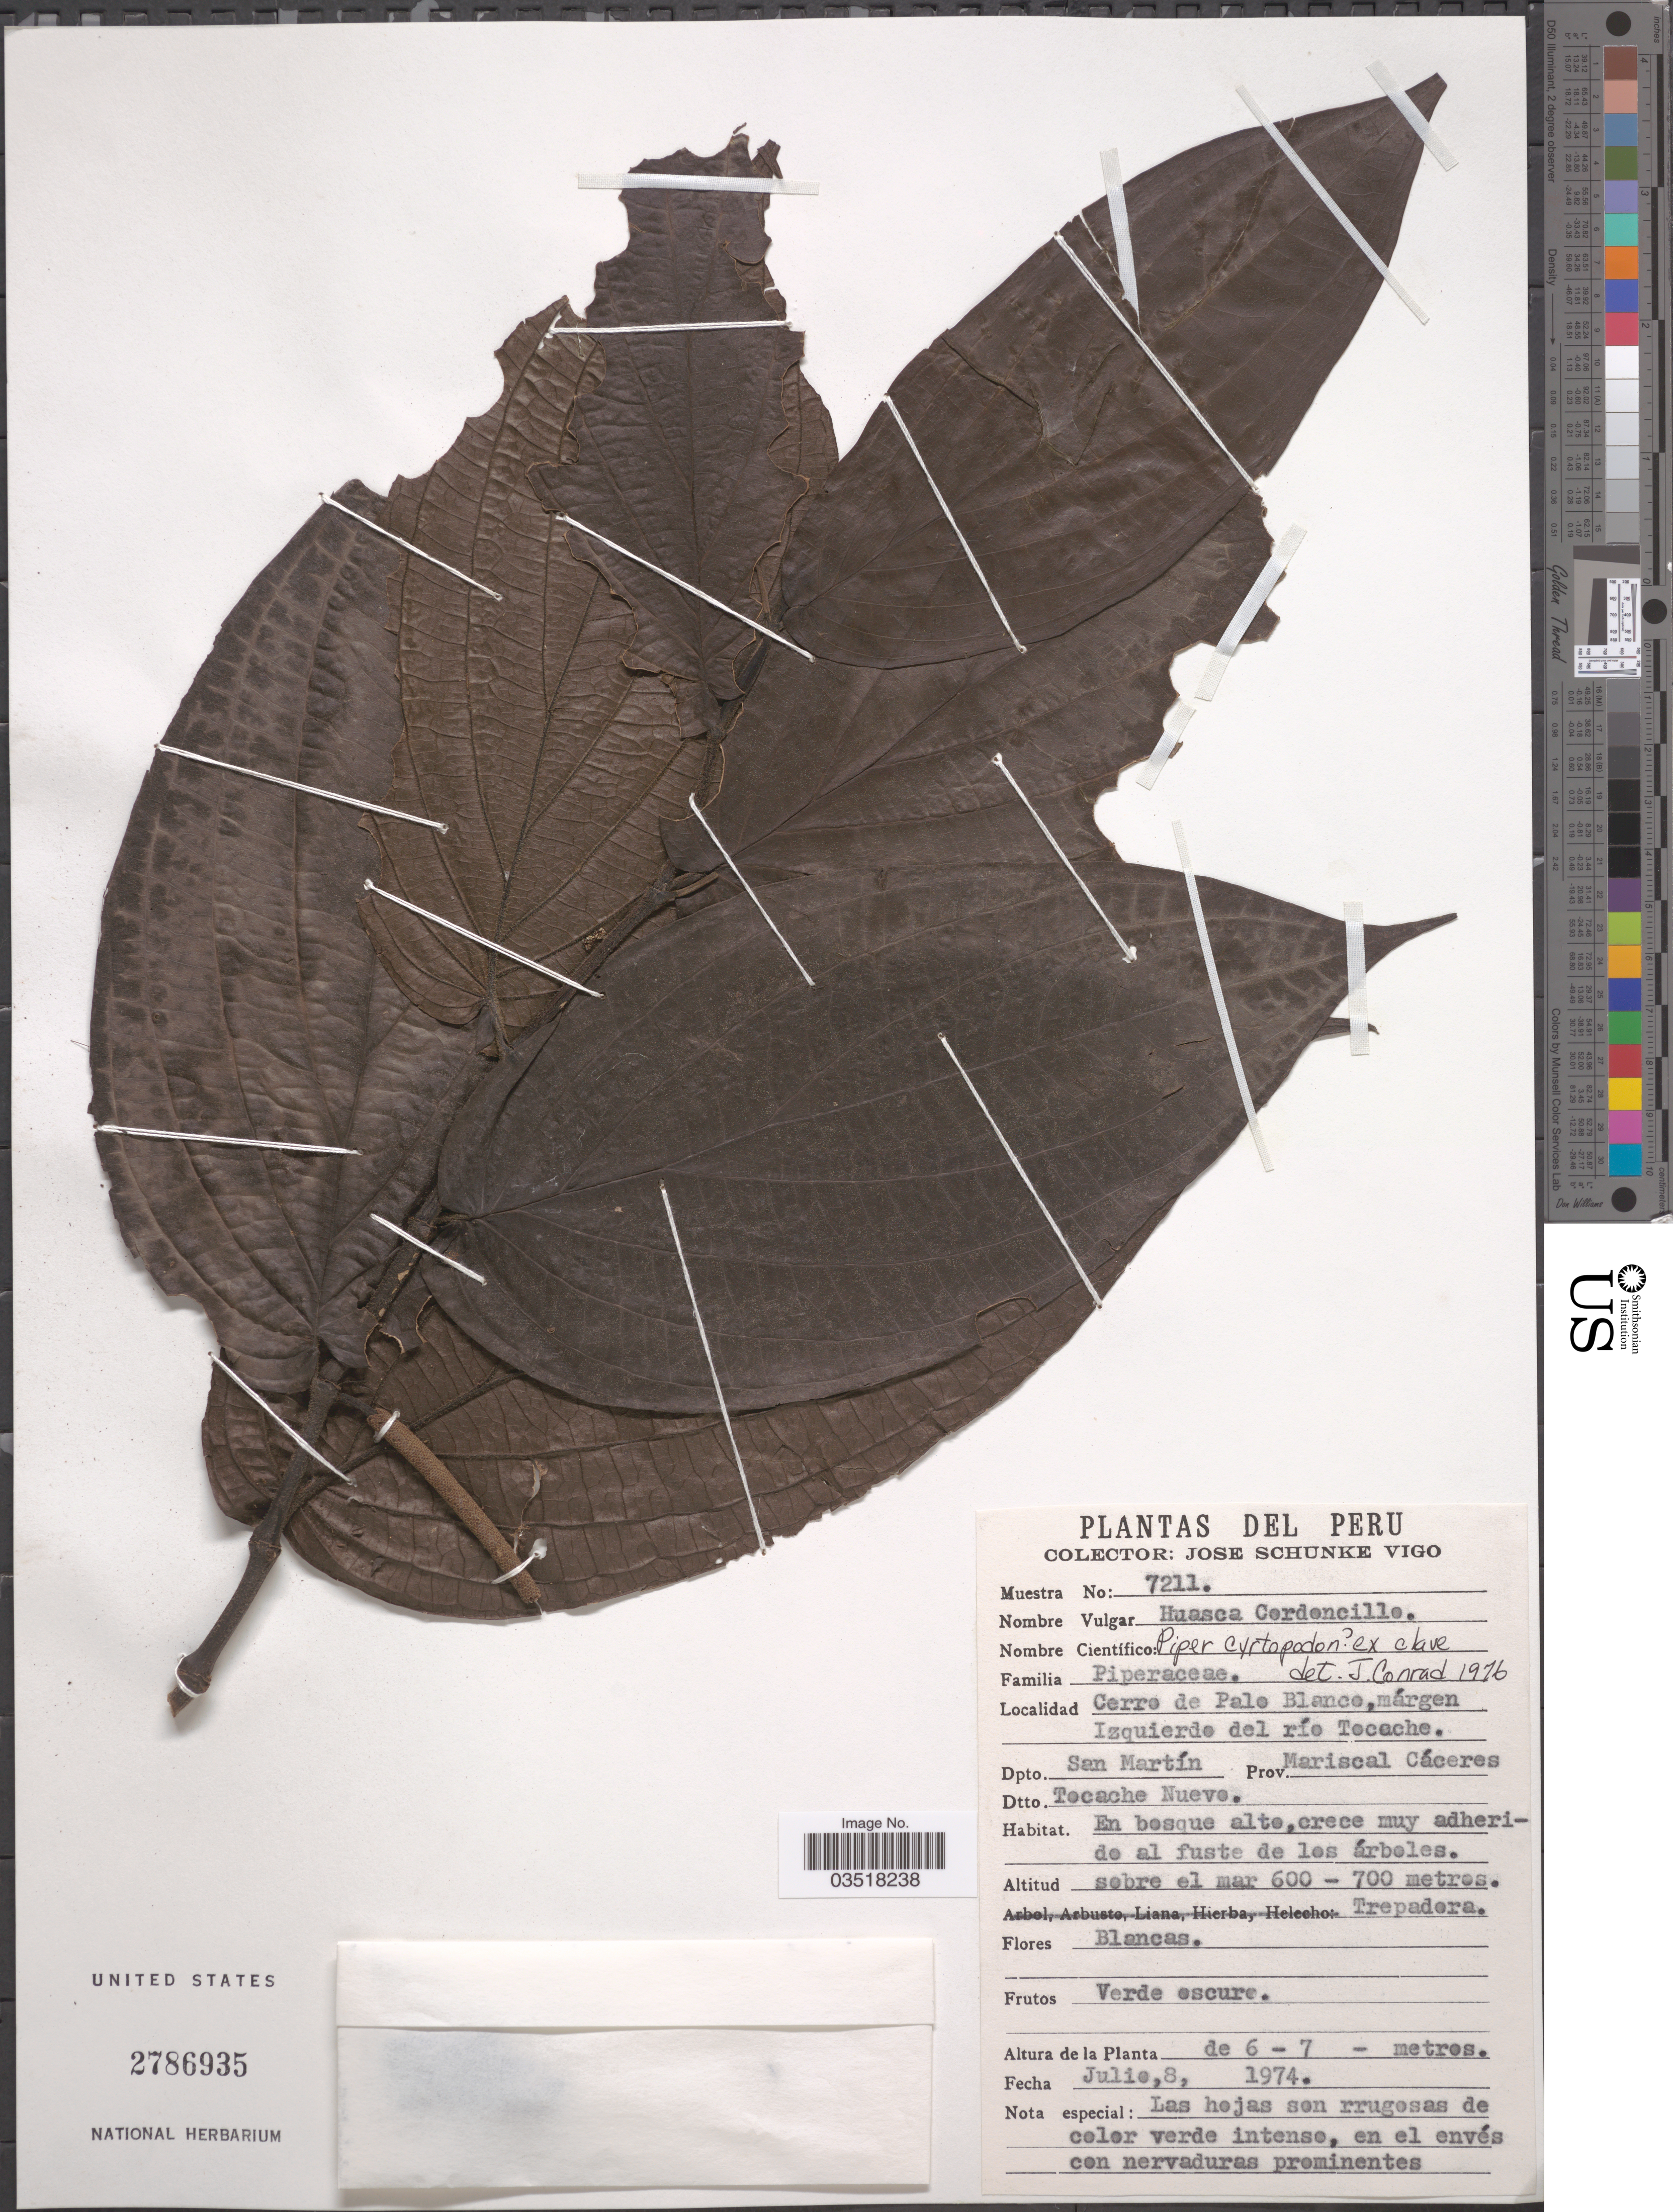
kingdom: Plantae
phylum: Tracheophyta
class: Magnoliopsida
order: Piperales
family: Piperaceae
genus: Piper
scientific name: Piper cyrtopodon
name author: (Miq.) C. DC.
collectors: J. Schunke Vigo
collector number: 7211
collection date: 1974-07-08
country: Peru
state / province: San Martín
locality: Cerro de Palo Blanco, márgen Izquierdo del río Tocache. Dpto. San Martín. Prov. Mariscal Cáceres. Dtto. Tocache Nuevo.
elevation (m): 600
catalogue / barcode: US 2786935